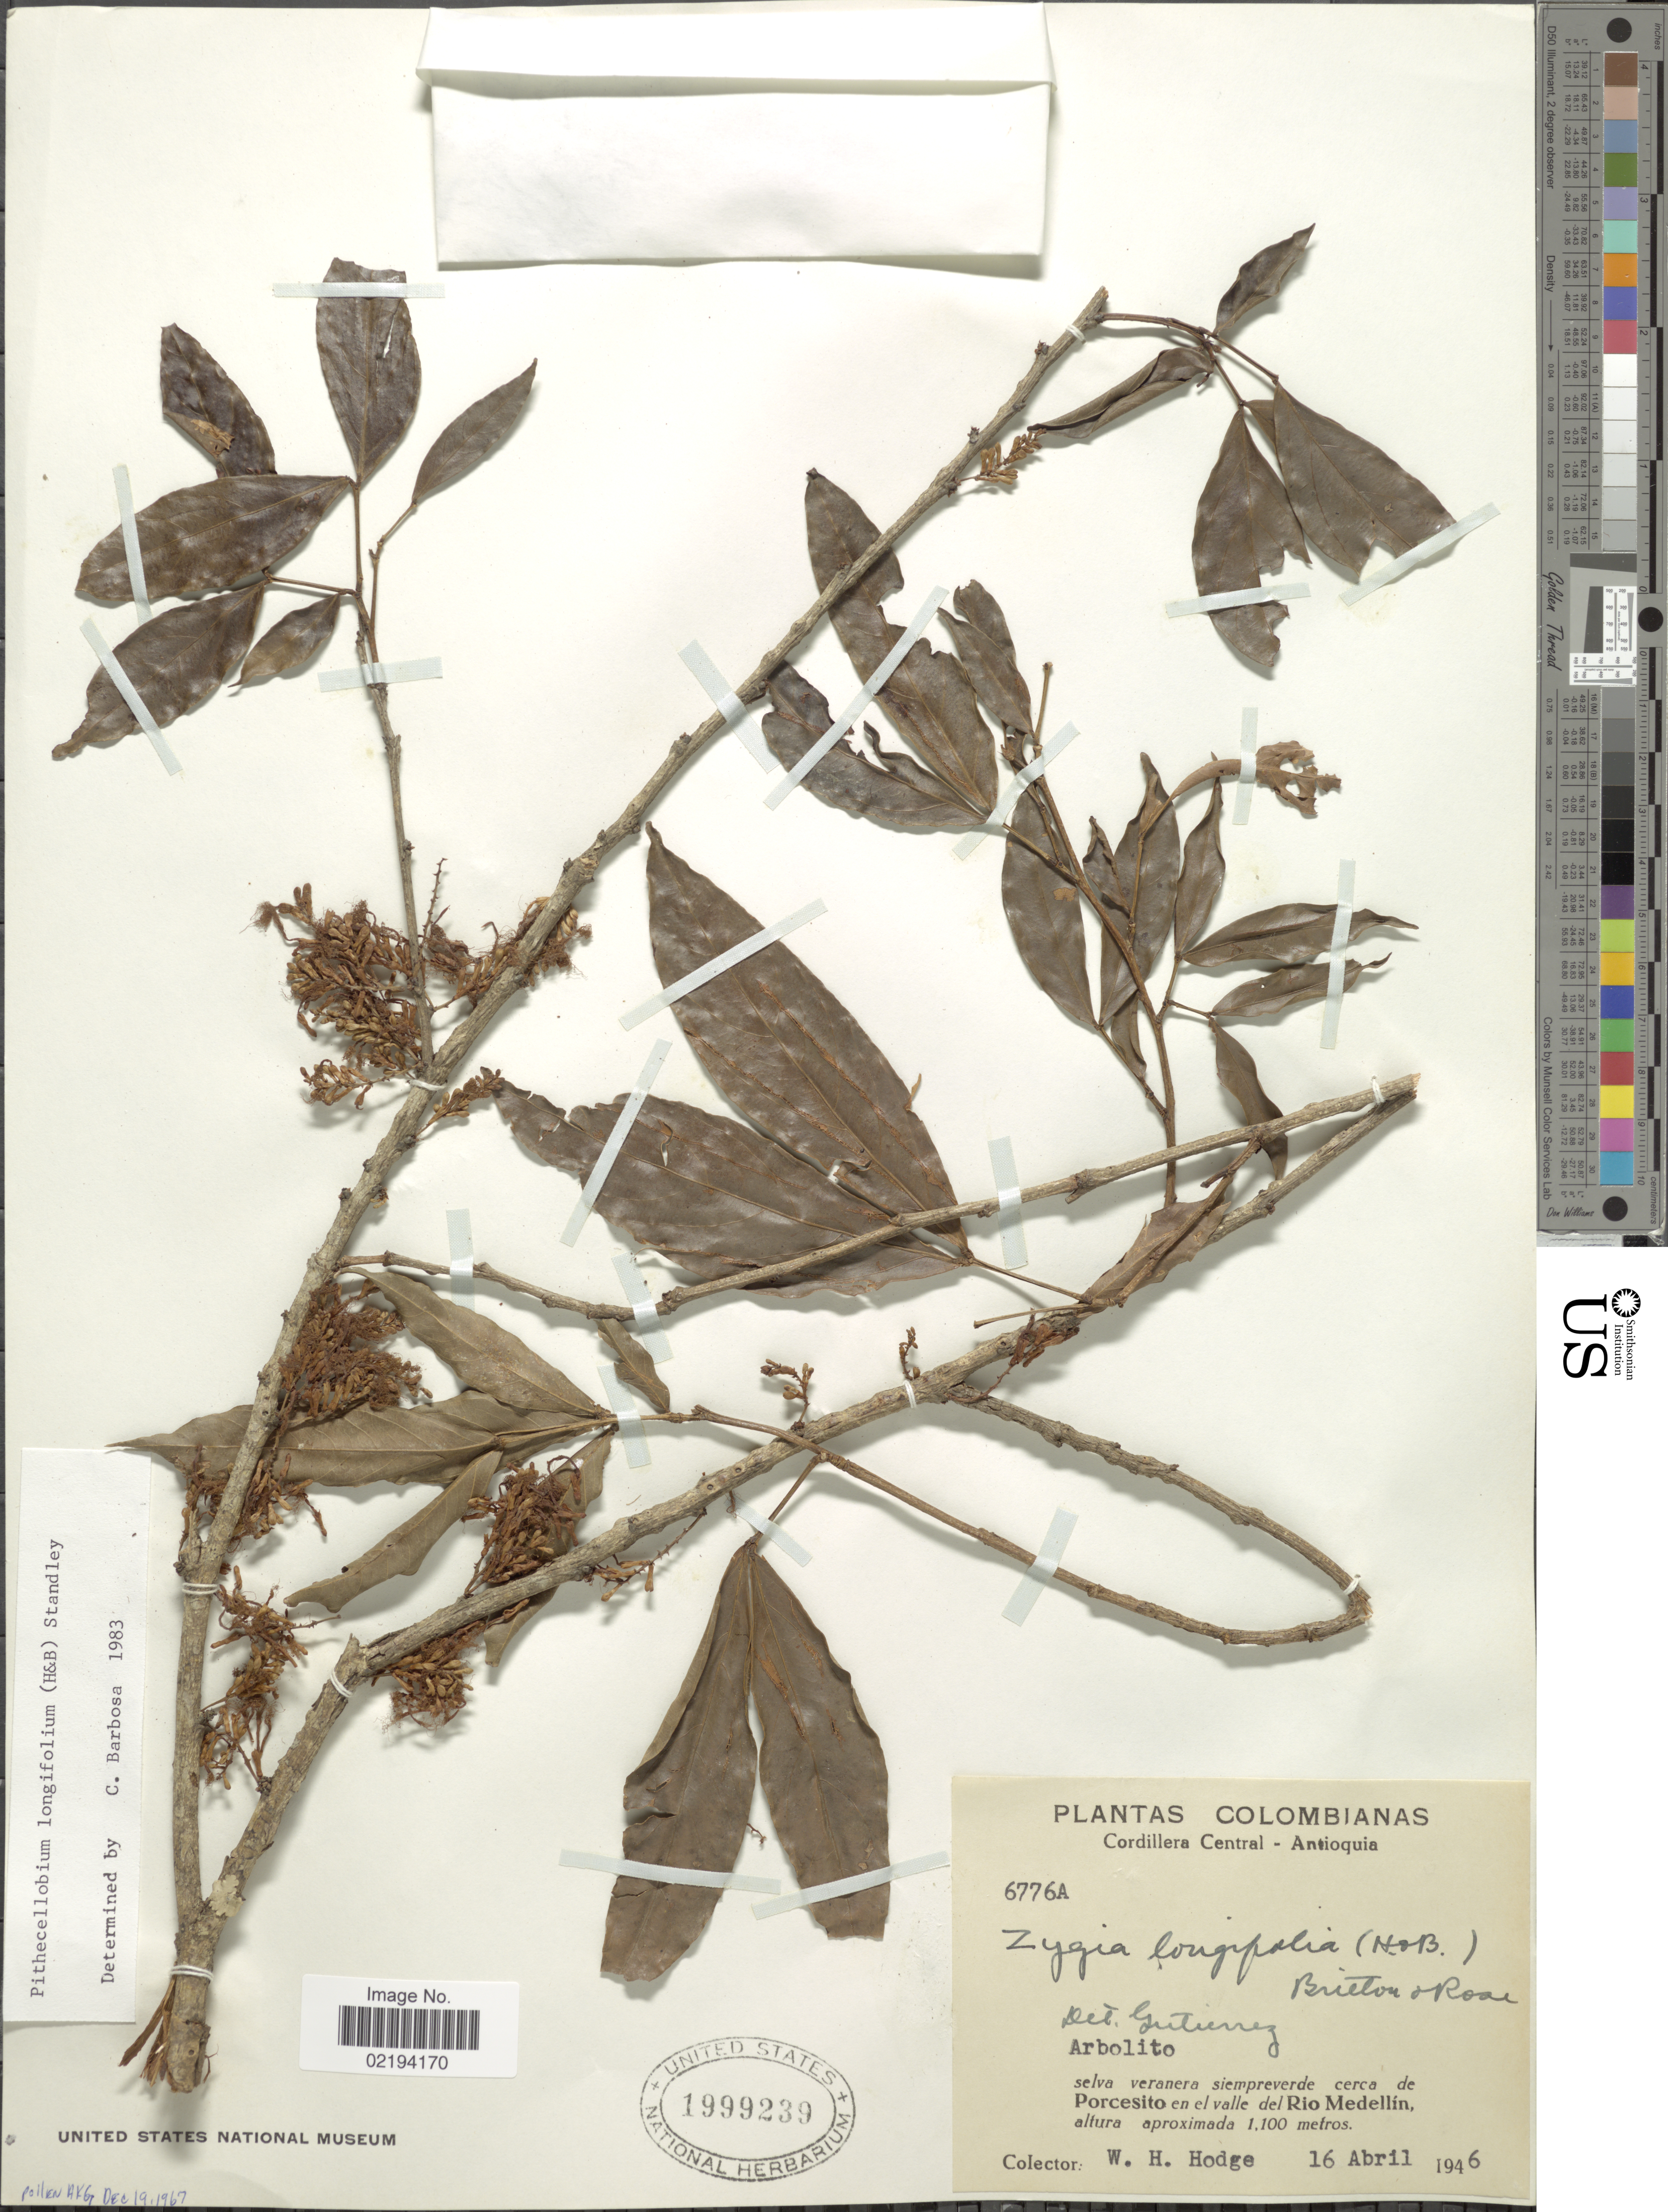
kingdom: Plantae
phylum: Tracheophyta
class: Magnoliopsida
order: Fabales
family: Fabaceae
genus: Zygia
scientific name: Zygia longifolia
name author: (Willd.) Britton & Rose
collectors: W. Hodge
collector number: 6776A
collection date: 1946-04-16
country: Colombia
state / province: Antioquia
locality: Cordillera Central, selva veranera siempreverde cerca de Porcesito en el valle del Rio Medell;in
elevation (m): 1100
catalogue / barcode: US 1999239